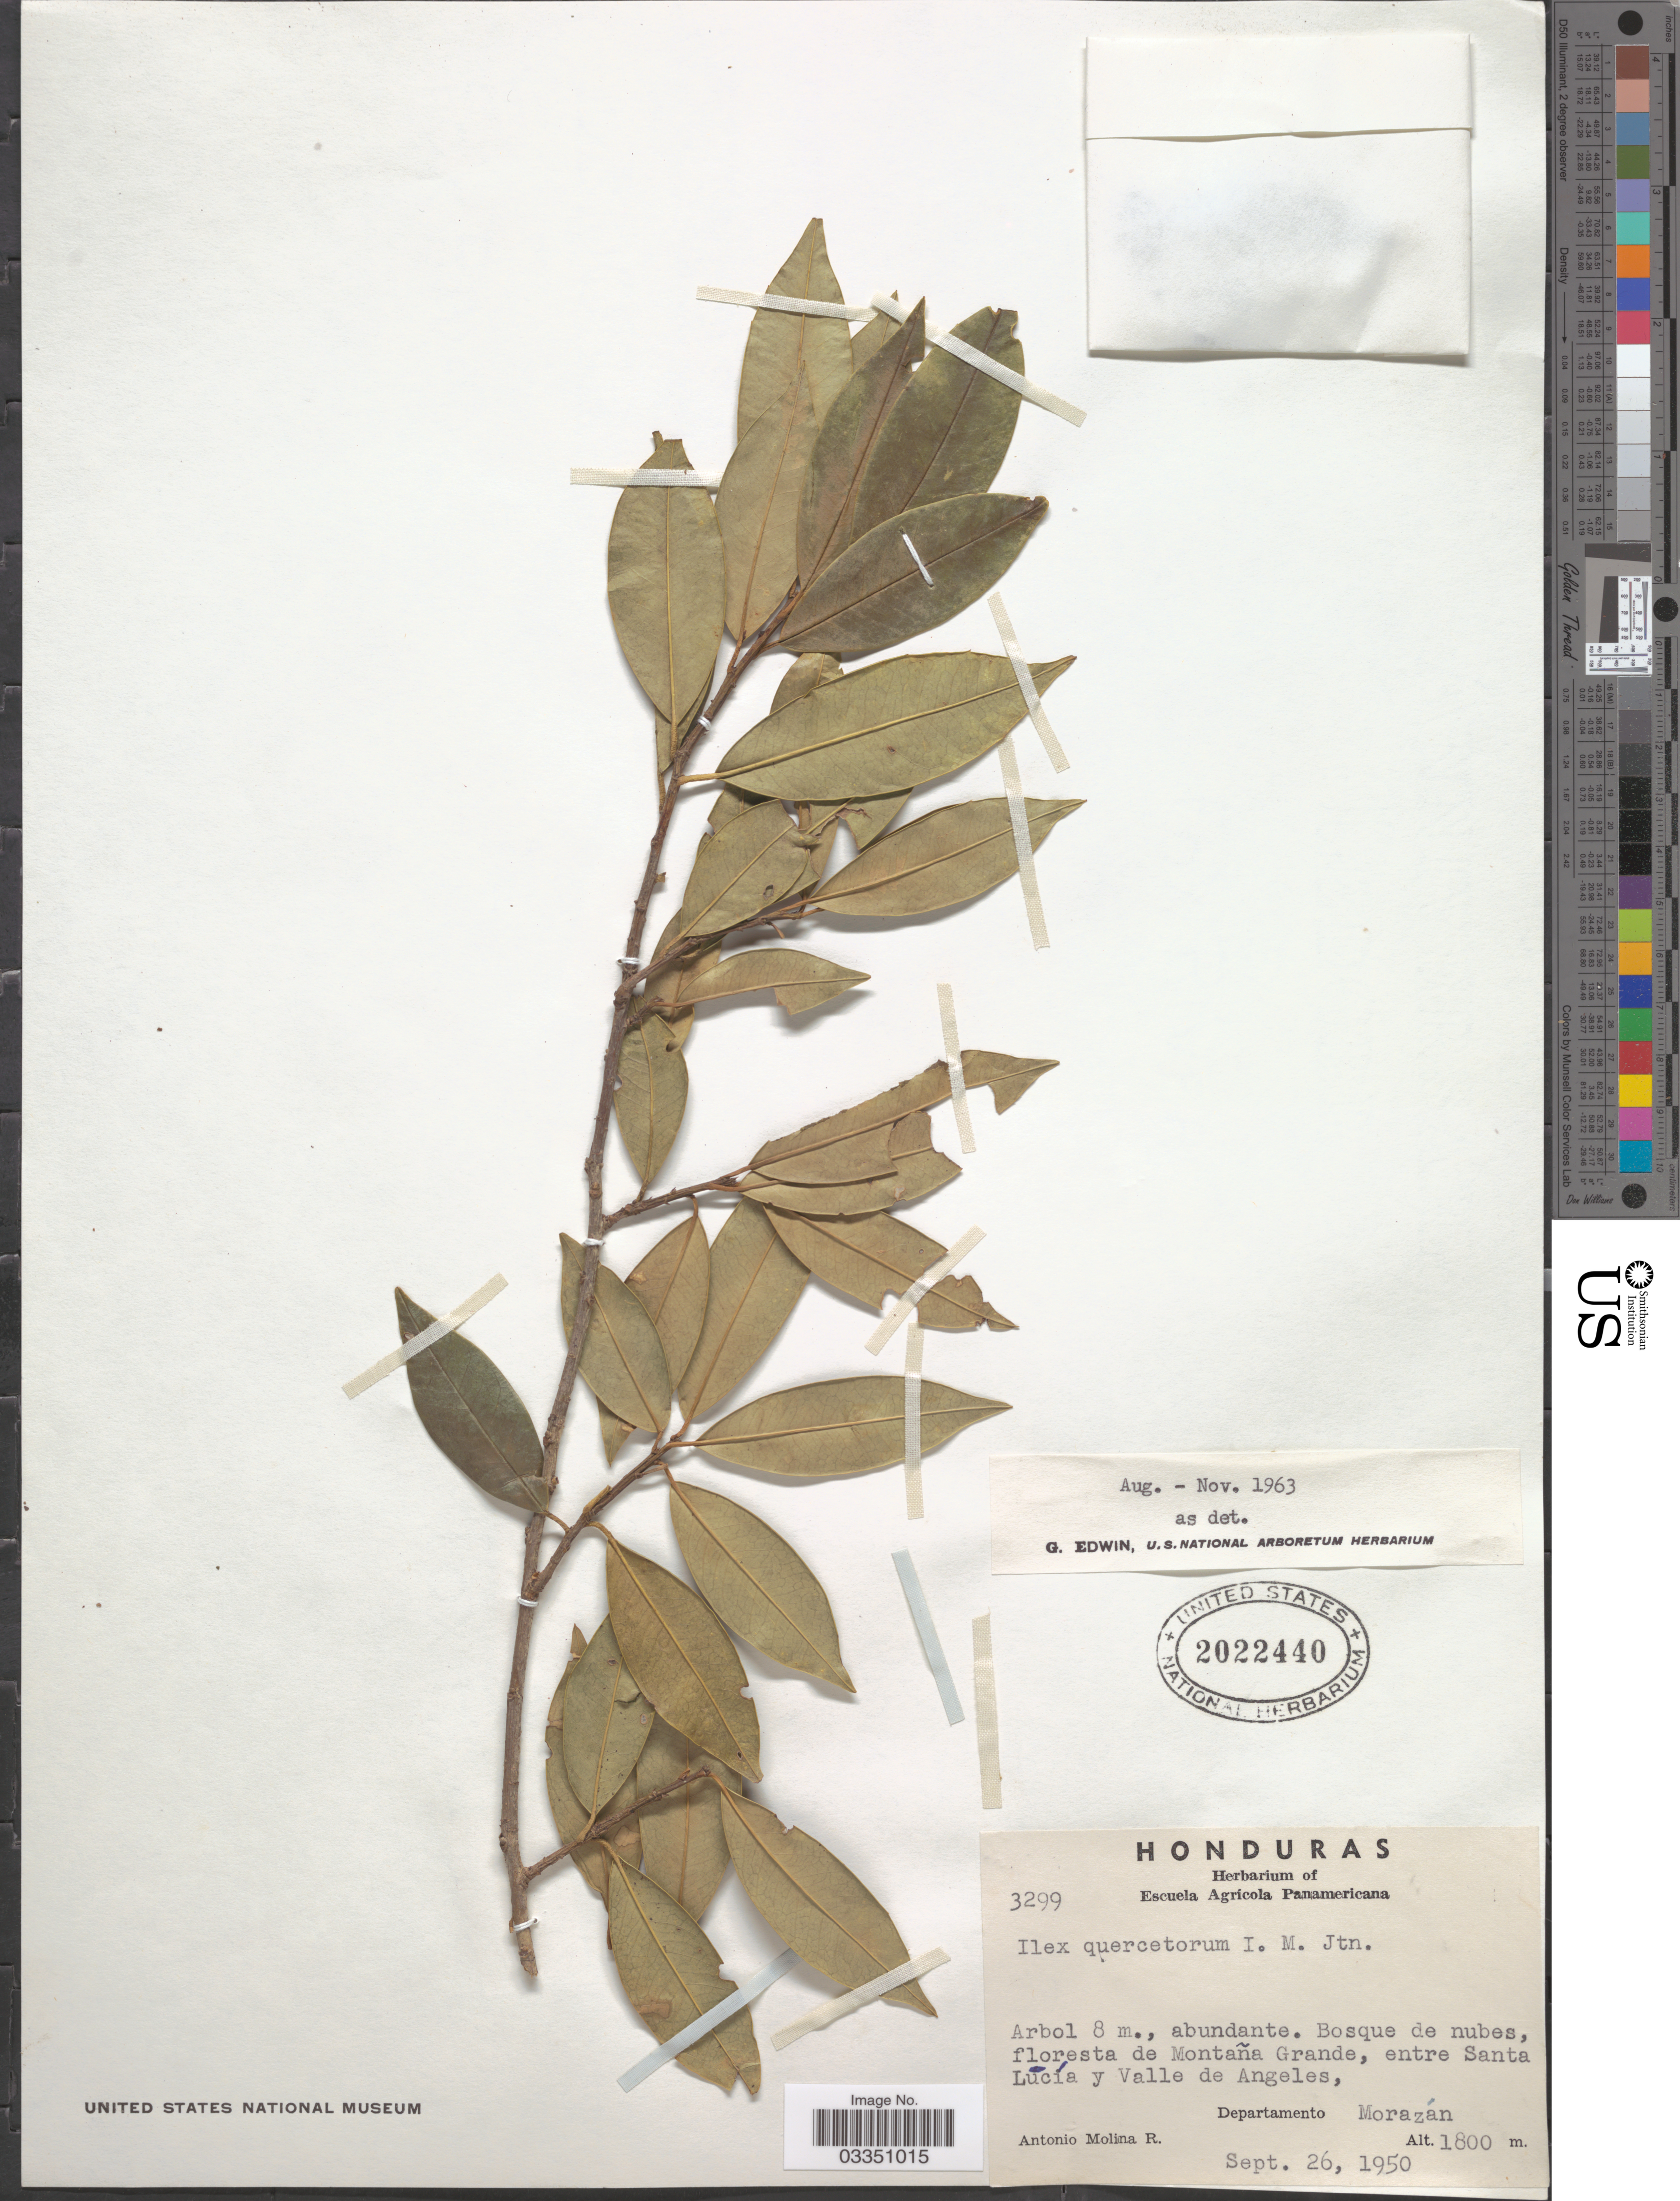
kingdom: Plantae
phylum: Tracheophyta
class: Magnoliopsida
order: Aquifoliales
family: Aquifoliaceae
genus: Ilex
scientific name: Ilex quercetorum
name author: I.M. Johnst.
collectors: A. Molina R.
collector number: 3299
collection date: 1950-09-26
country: Honduras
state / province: Fco. Morazán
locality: Floresta de Montaña Grande, entre Santa Lucía y Valle de Angeles, Departamento Morazán.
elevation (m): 1800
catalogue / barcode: US 2022440